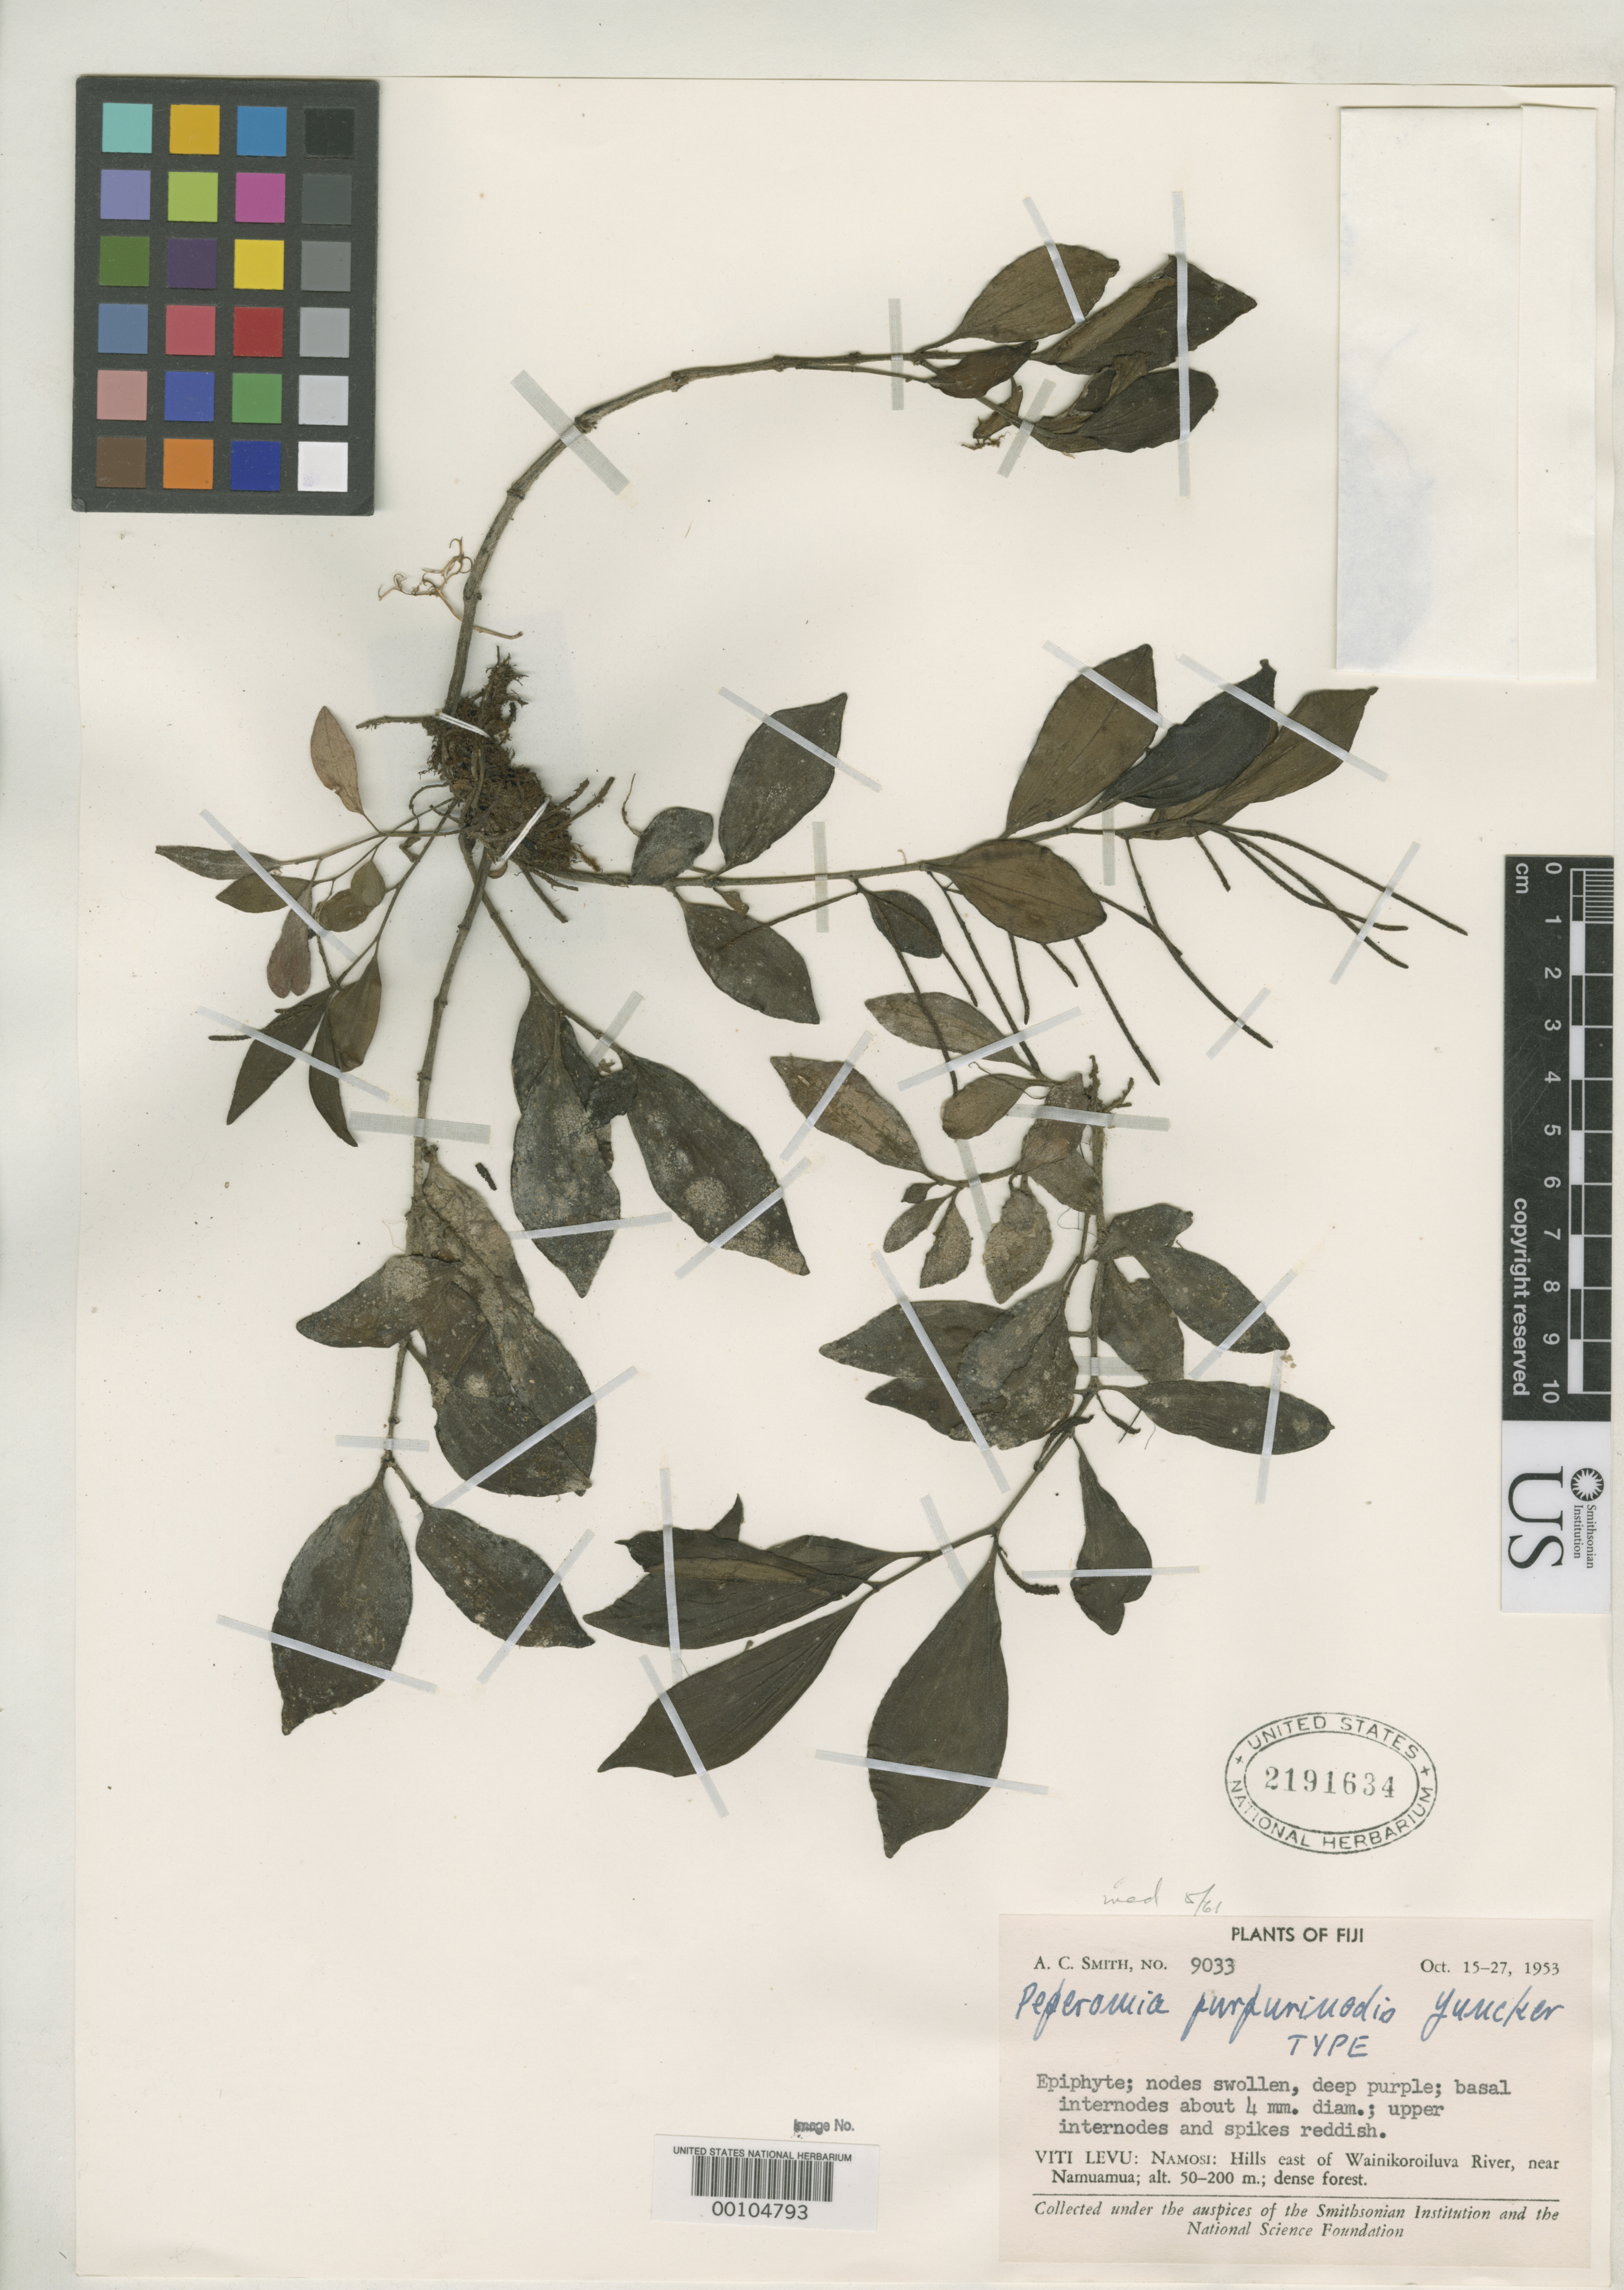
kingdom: Plantae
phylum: Tracheophyta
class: Magnoliopsida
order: Piperales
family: Piperaceae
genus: Peperomia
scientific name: Peperomia purpurinodis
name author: Yunck.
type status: Holotype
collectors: A. C. Smith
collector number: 9033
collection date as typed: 26 Oct 1953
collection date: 1953-10-26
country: Fiji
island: Viti Levu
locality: Namosi Hills east of Wainikoroiluva River. [Viti Levu Group]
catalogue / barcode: US 2191634